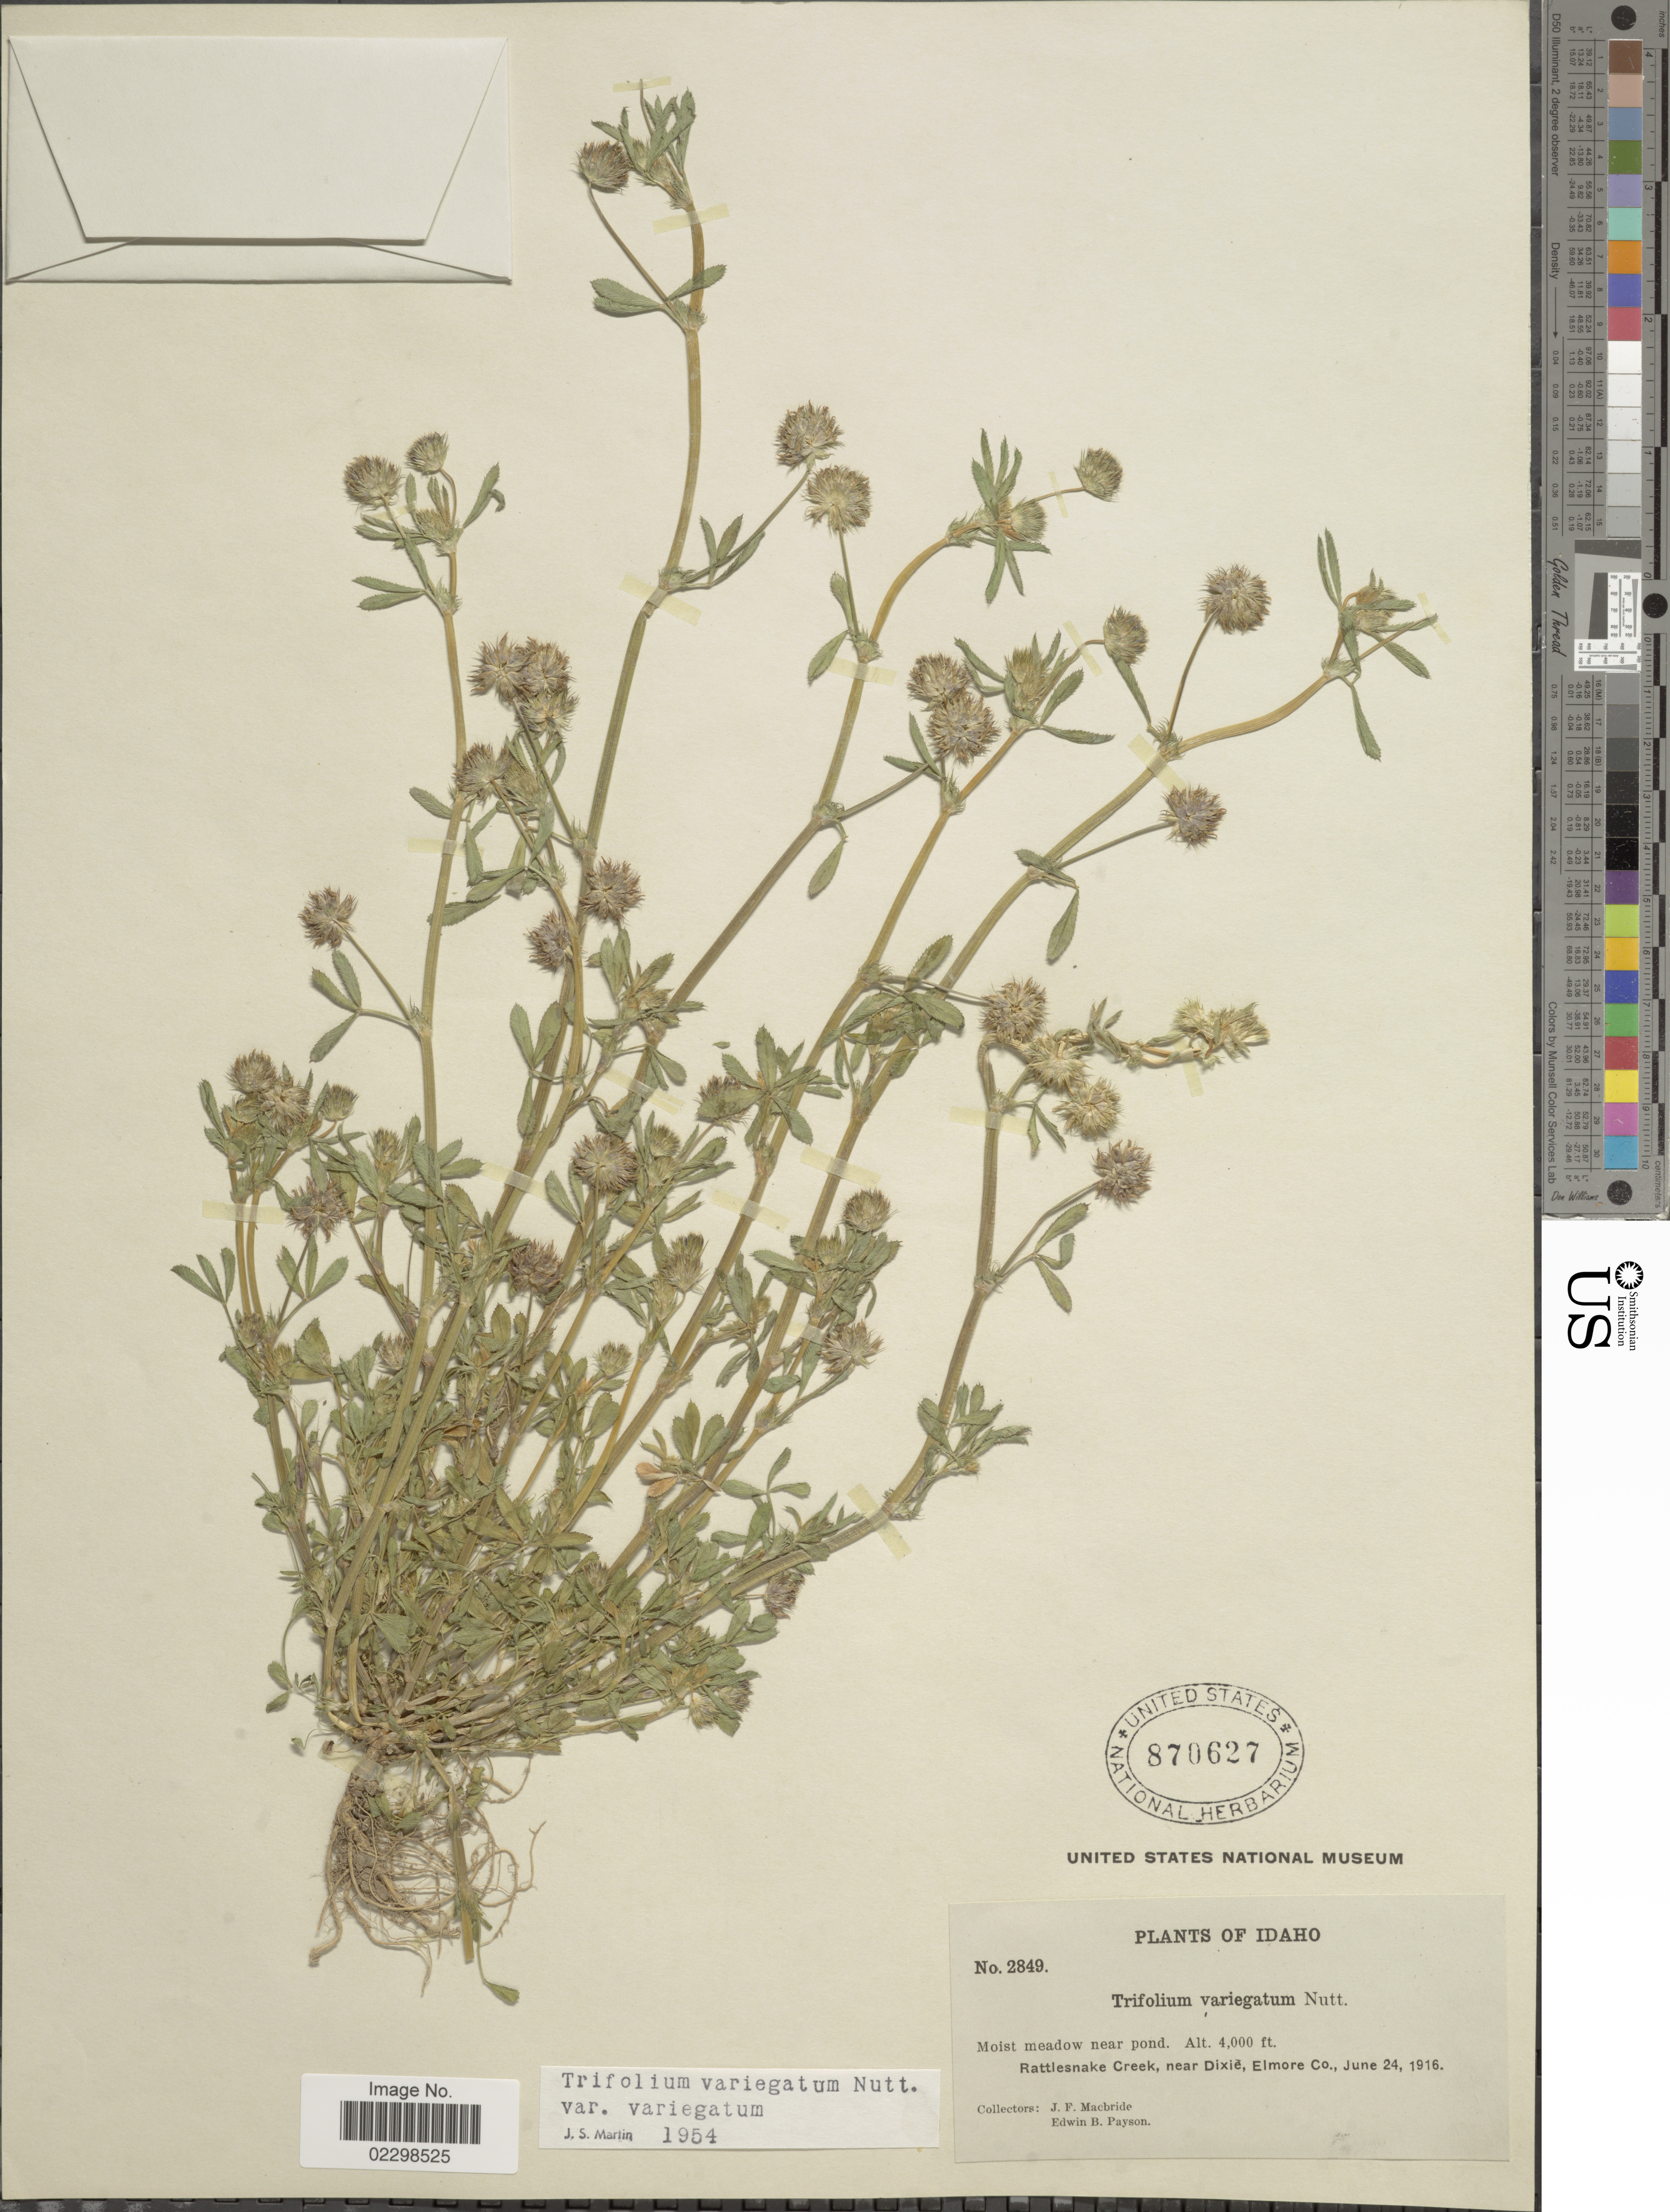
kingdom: Plantae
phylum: Tracheophyta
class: Magnoliopsida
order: Fabales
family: Fabaceae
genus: Trifolium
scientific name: Trifolium variegatum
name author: Nutt.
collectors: J. F. Macbride & E. B. Payson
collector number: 2849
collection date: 1916-06-24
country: United States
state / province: Idaho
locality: Rattlesnake Creek, near Dixie, Elmore Co.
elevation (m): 1219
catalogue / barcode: US 870627